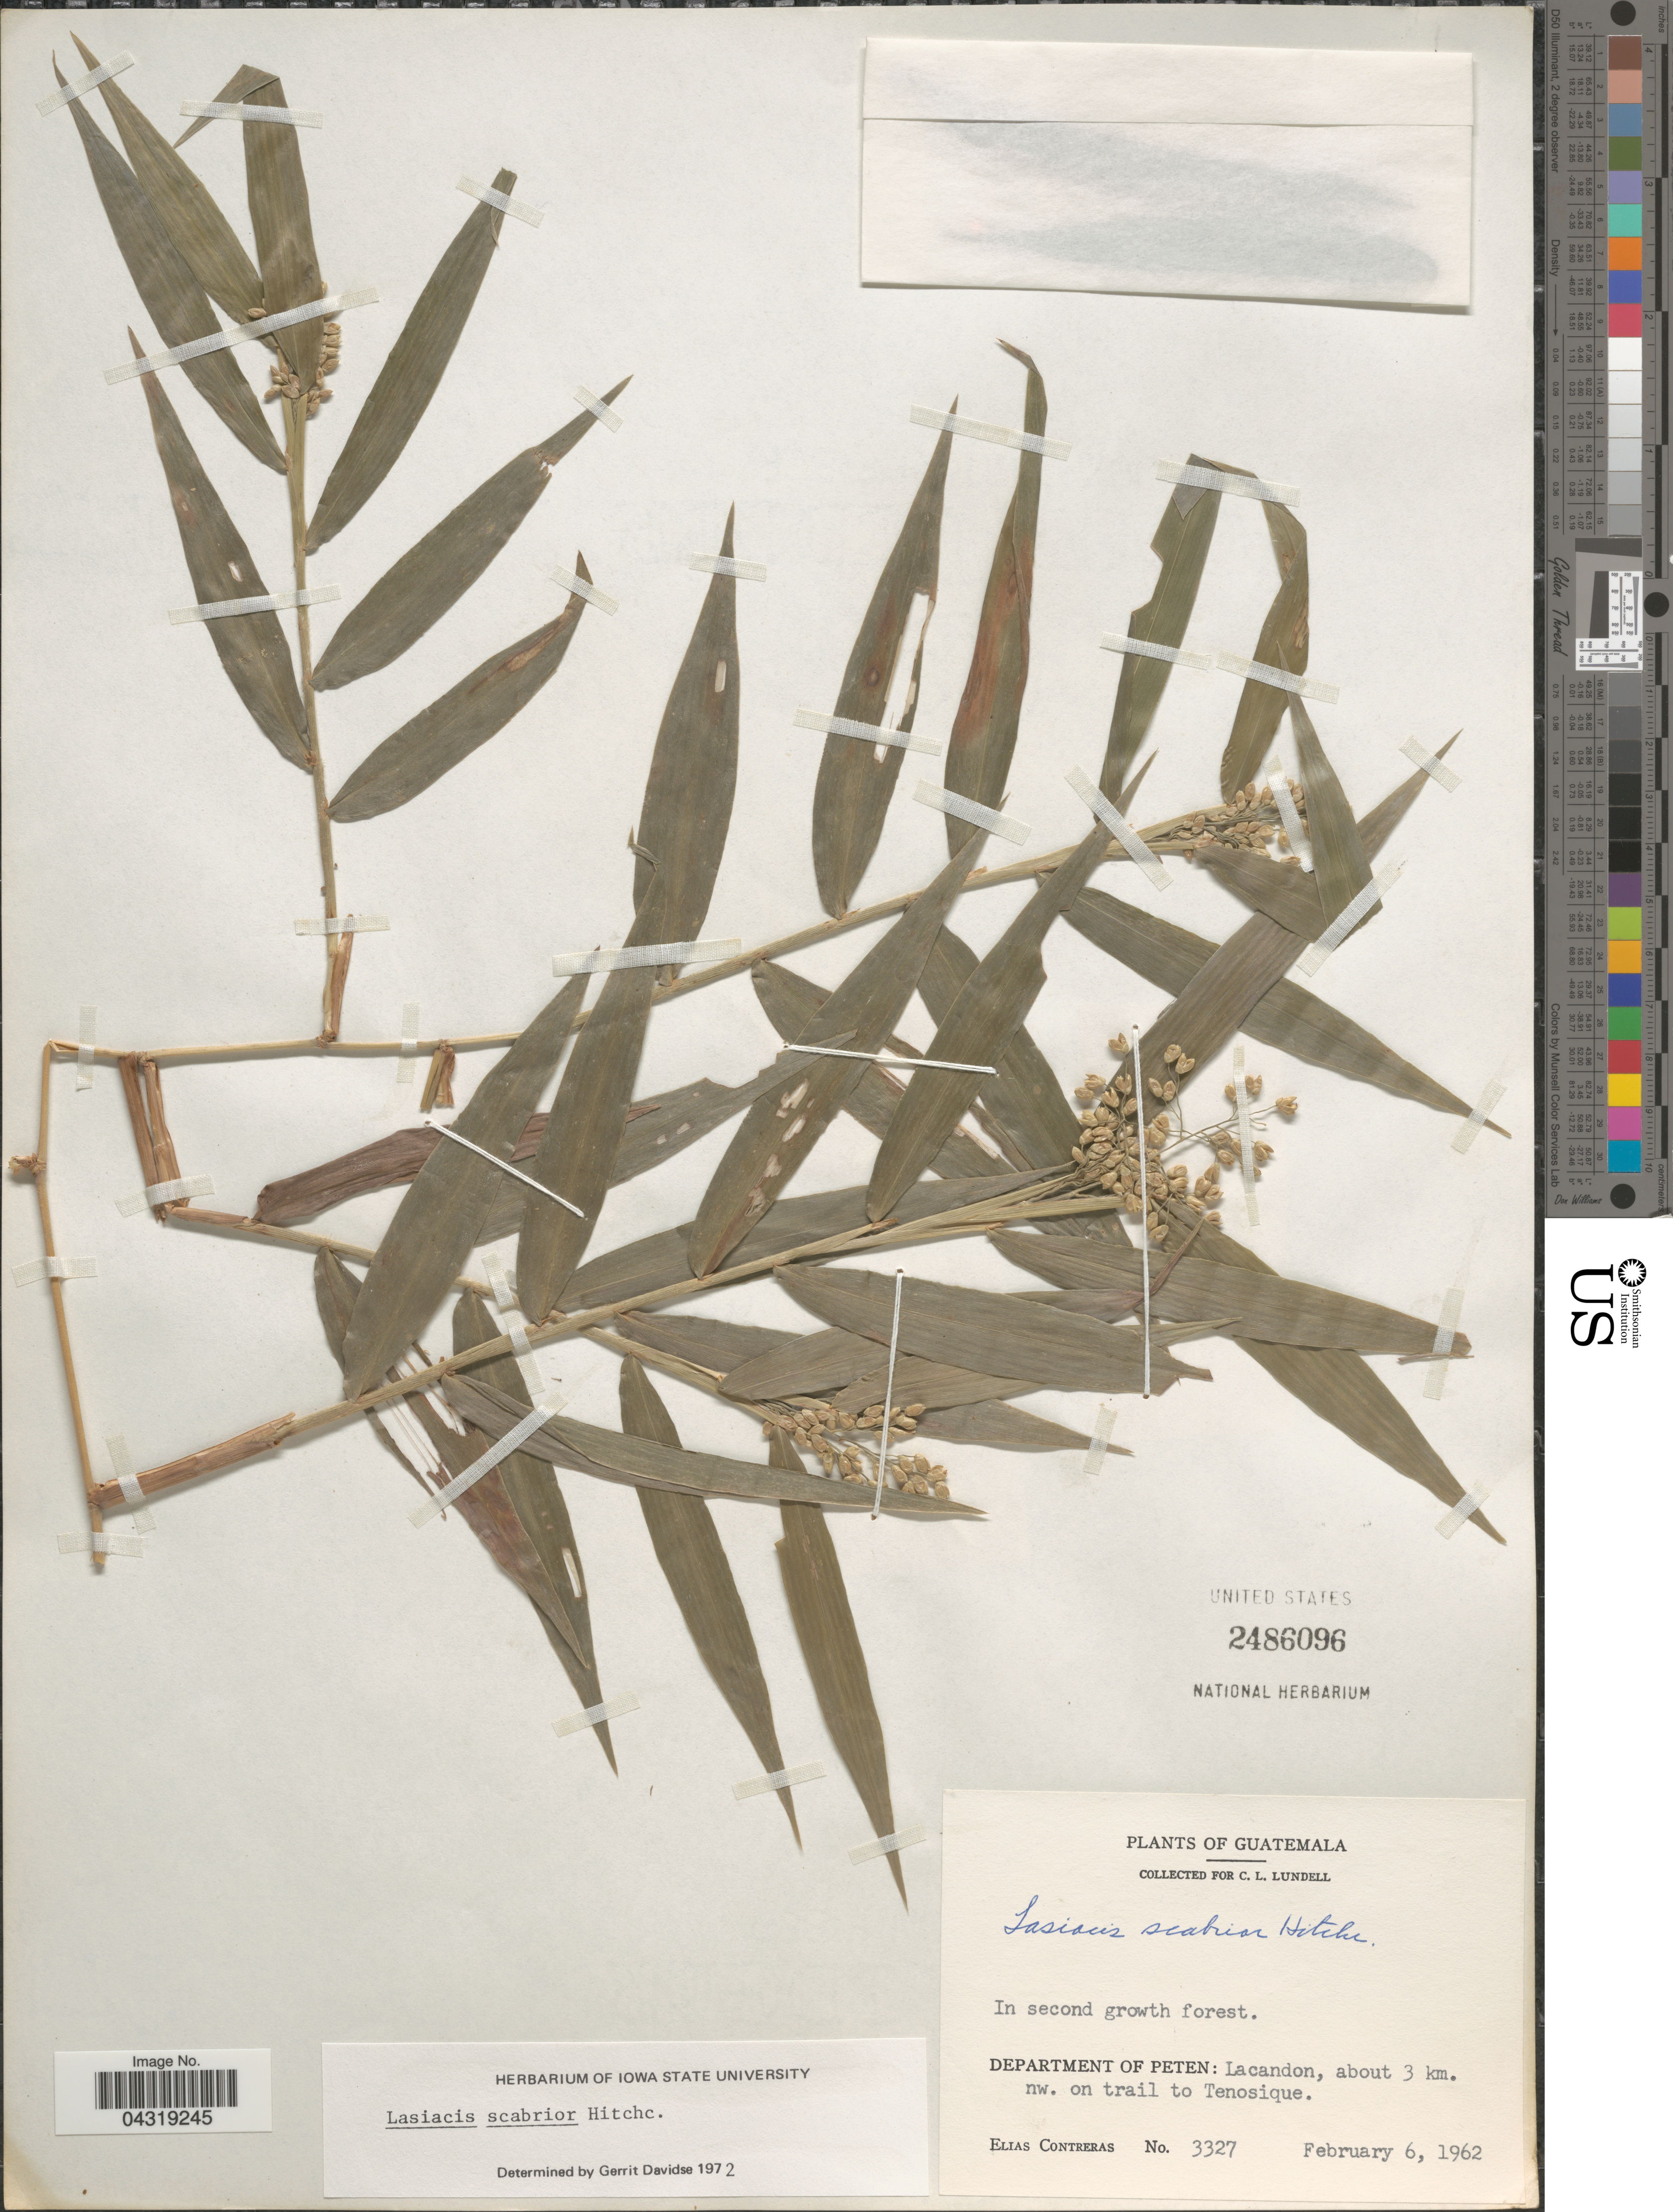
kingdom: Plantae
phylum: Tracheophyta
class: Liliopsida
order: Poales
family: Poaceae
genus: Lasiacis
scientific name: Lasiacis scabrior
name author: Hitchc.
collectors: E. Contreras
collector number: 3327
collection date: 1962-02-06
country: Guatemala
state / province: El Peten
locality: In second growth forest. Department of Peten: Lacandon, about 3 km. nw. on trail to Tenosique.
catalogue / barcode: US 2486096